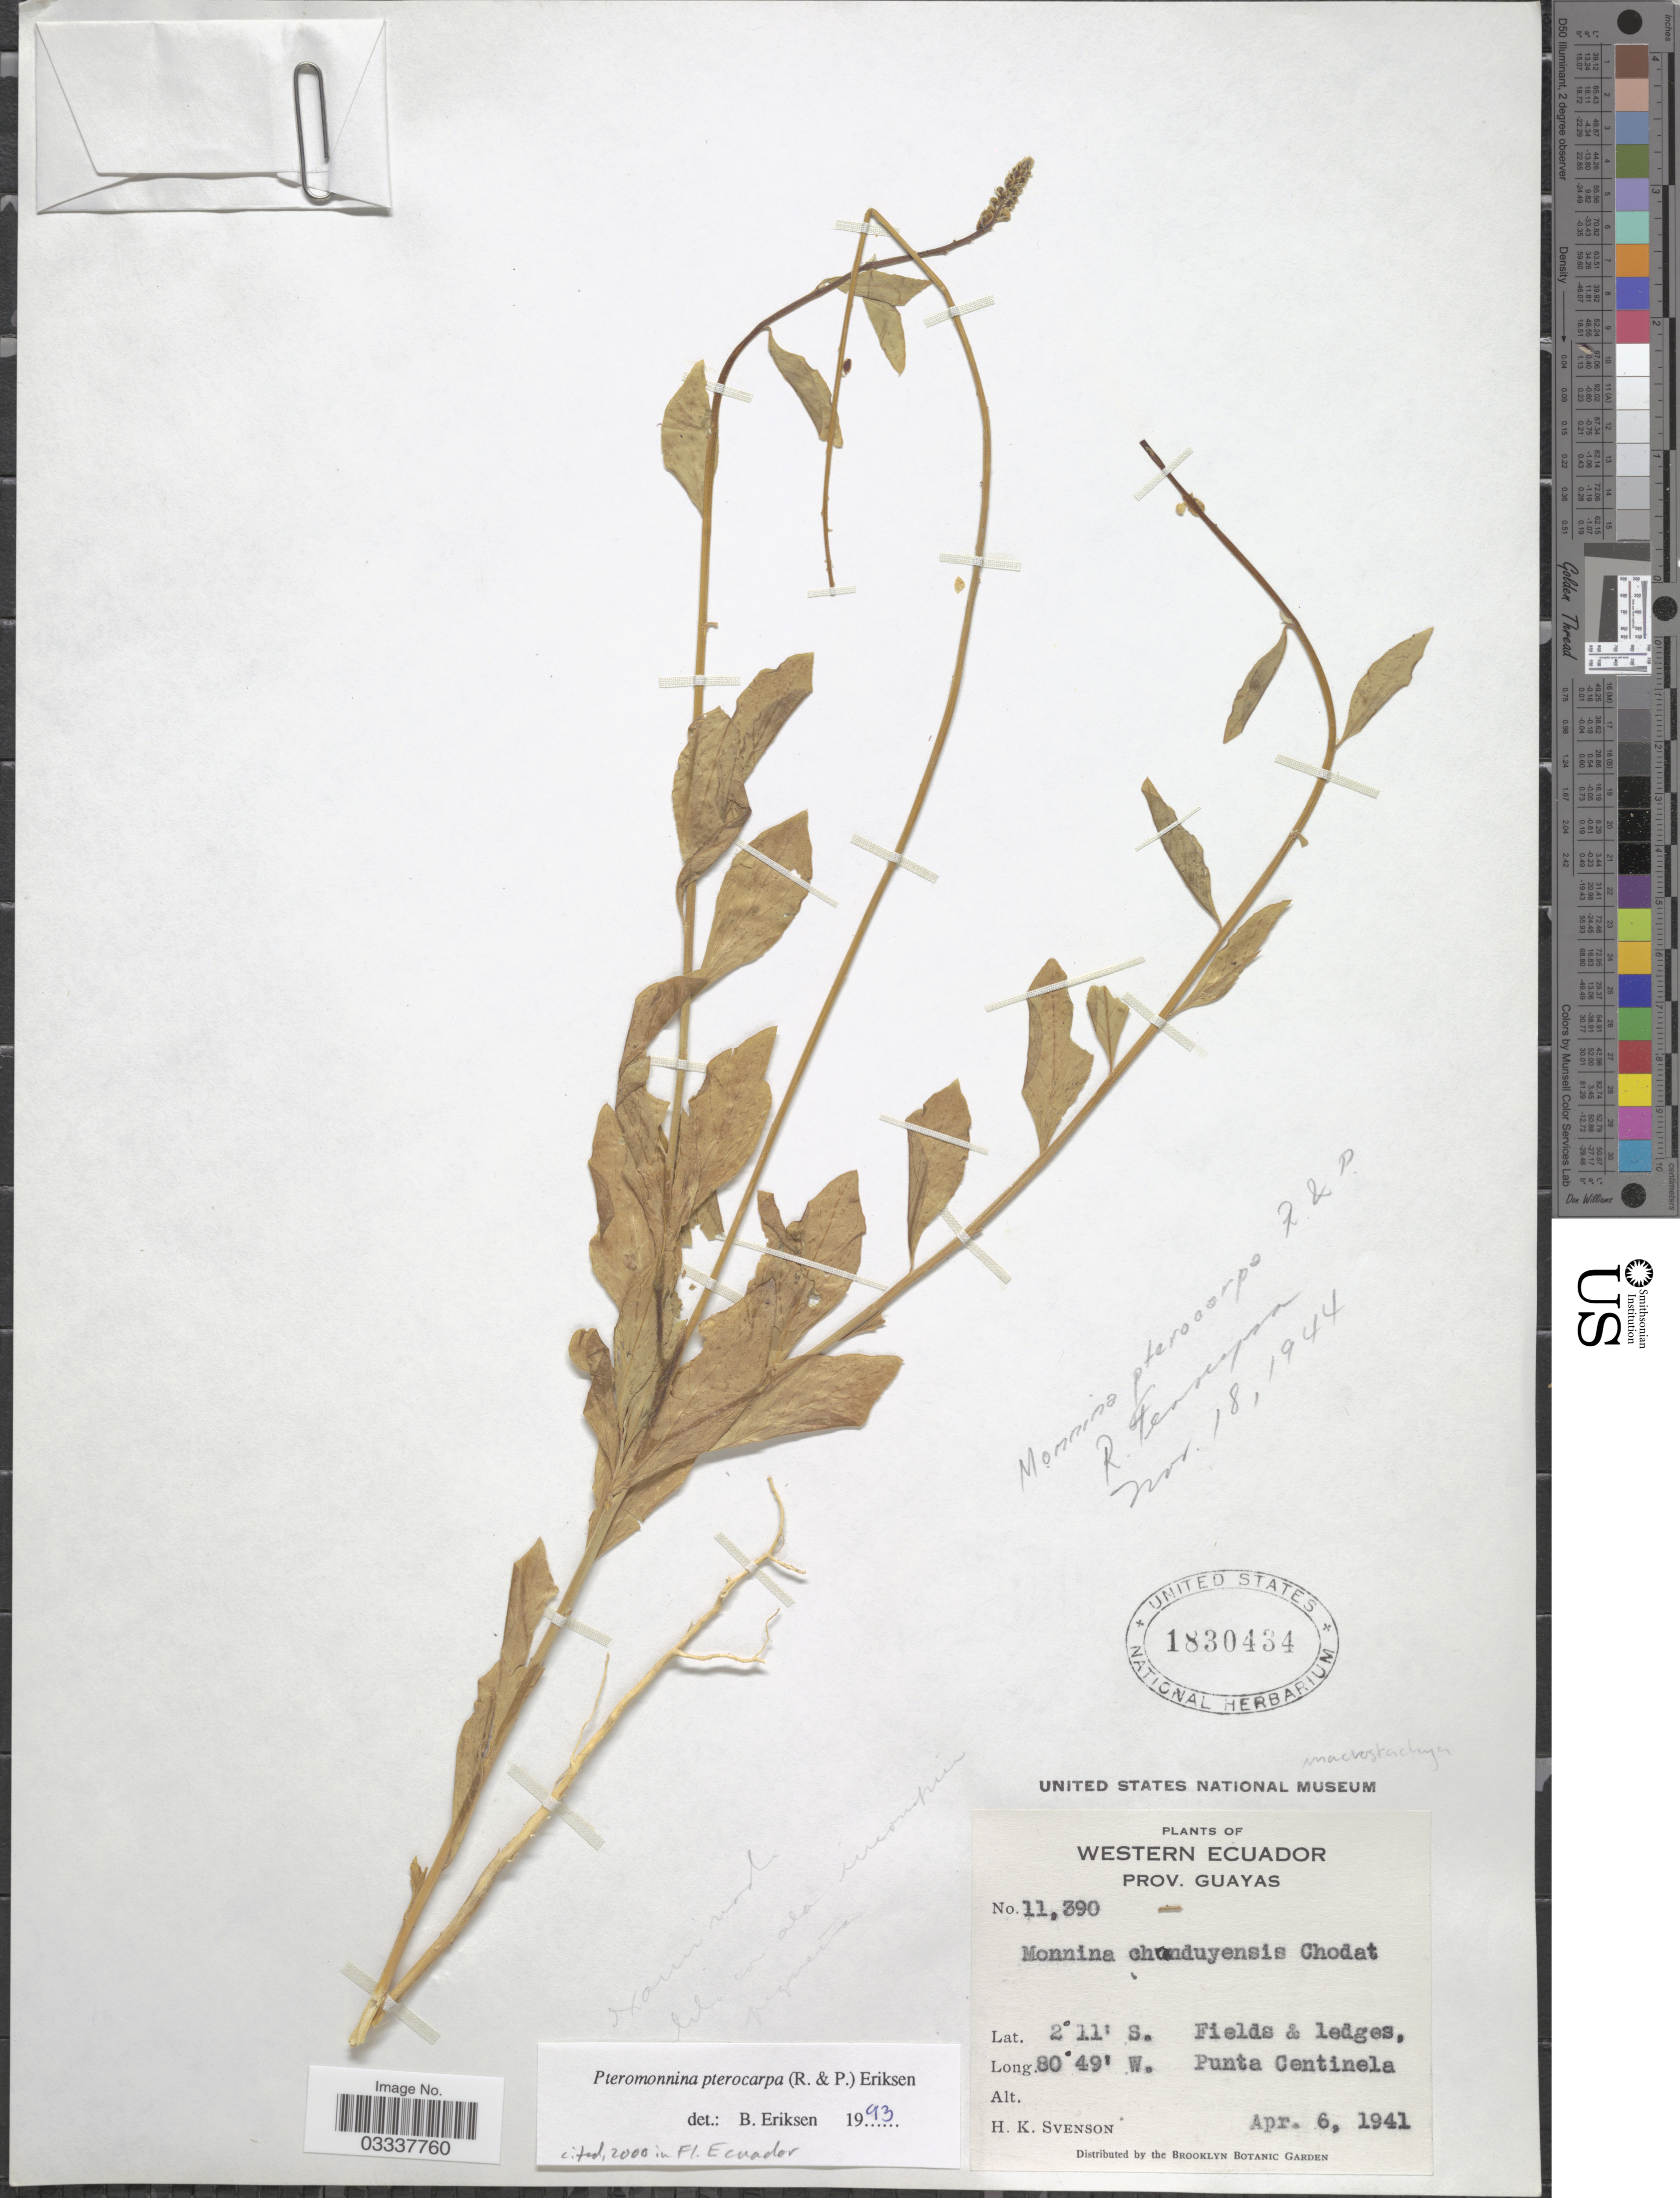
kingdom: Plantae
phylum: Tracheophyta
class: Magnoliopsida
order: Fabales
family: Polygalaceae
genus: Monnina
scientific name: Monnina pterocarpa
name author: Ruiz & Pav.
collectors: H. K. Svenson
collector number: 11390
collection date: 1941-04-06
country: Ecuador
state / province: Guayas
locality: Fields & ledges, Punta Centinela.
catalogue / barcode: US 1830434